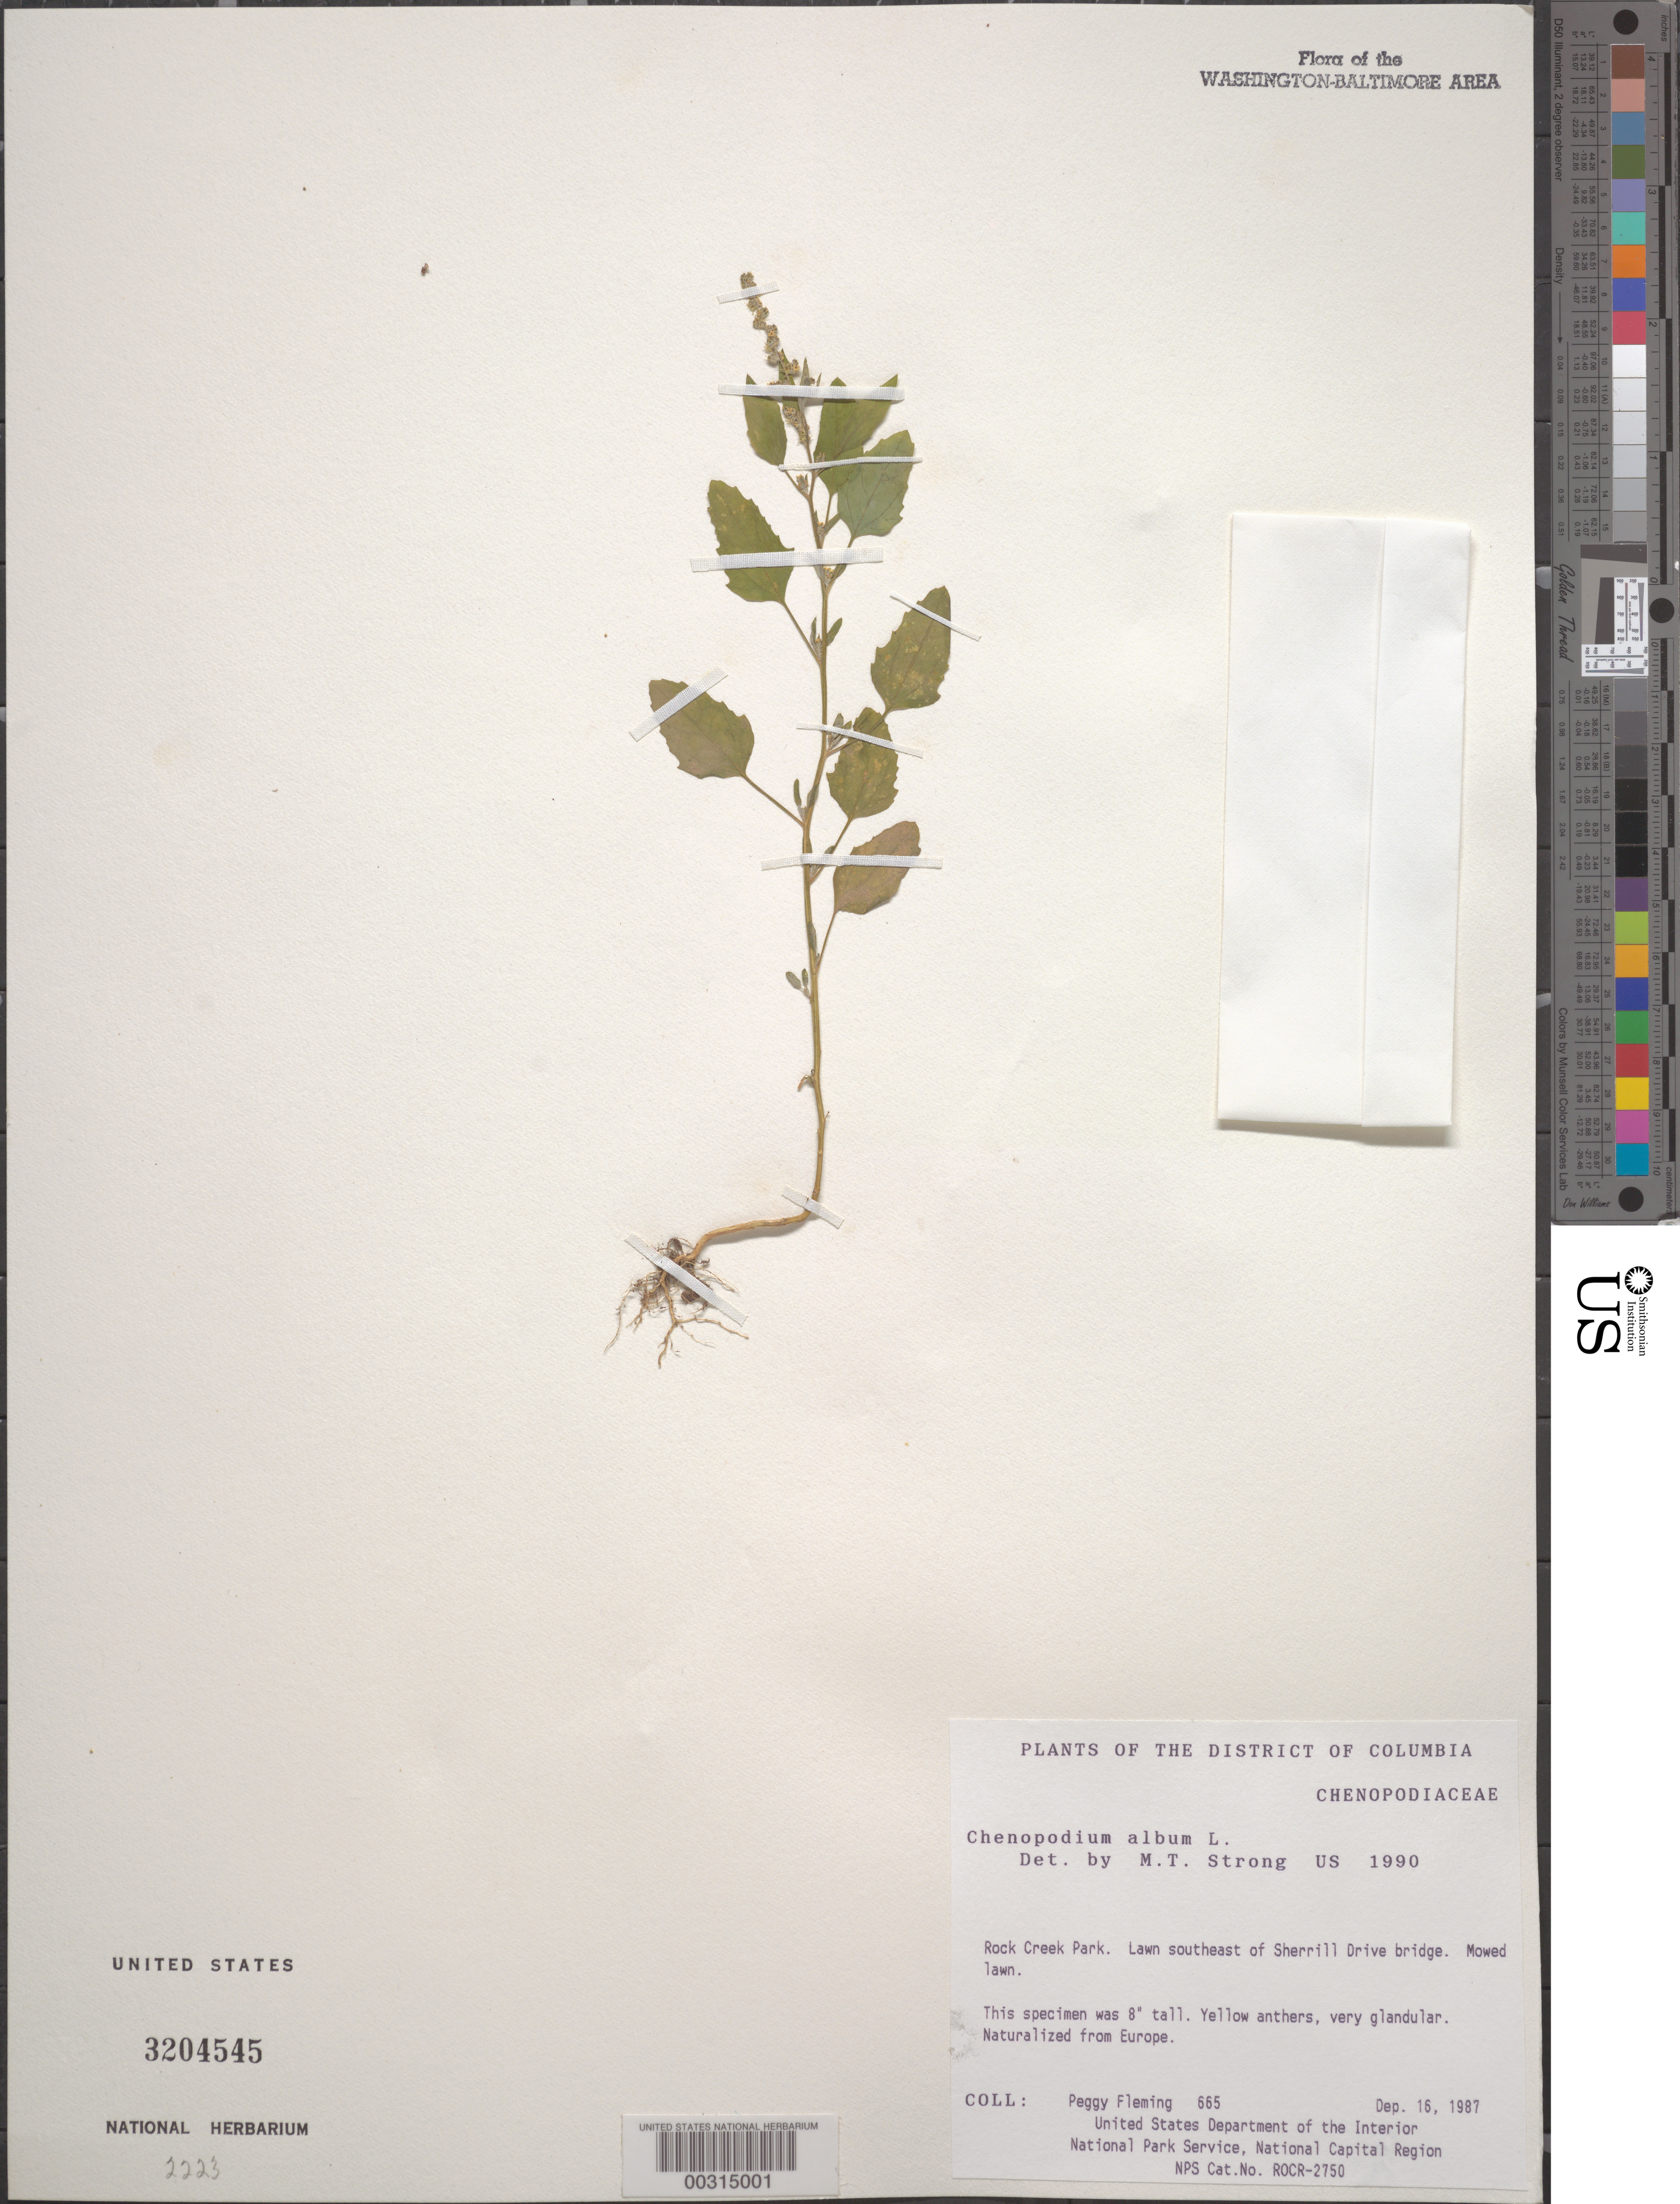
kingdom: Plantae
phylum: Tracheophyta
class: Magnoliopsida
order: Caryophyllales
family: Amaranthaceae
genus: Chenopodium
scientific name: Chenopodium album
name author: L.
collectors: P. Fleming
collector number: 665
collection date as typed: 16 Dec 1987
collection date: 1987-12-16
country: United States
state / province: District of Columbia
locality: Rock Creek Park, lawn SE of Sherrill Dr Bridge Rock Creek Park & vicinity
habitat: Mowed lawn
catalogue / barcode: US 3204545